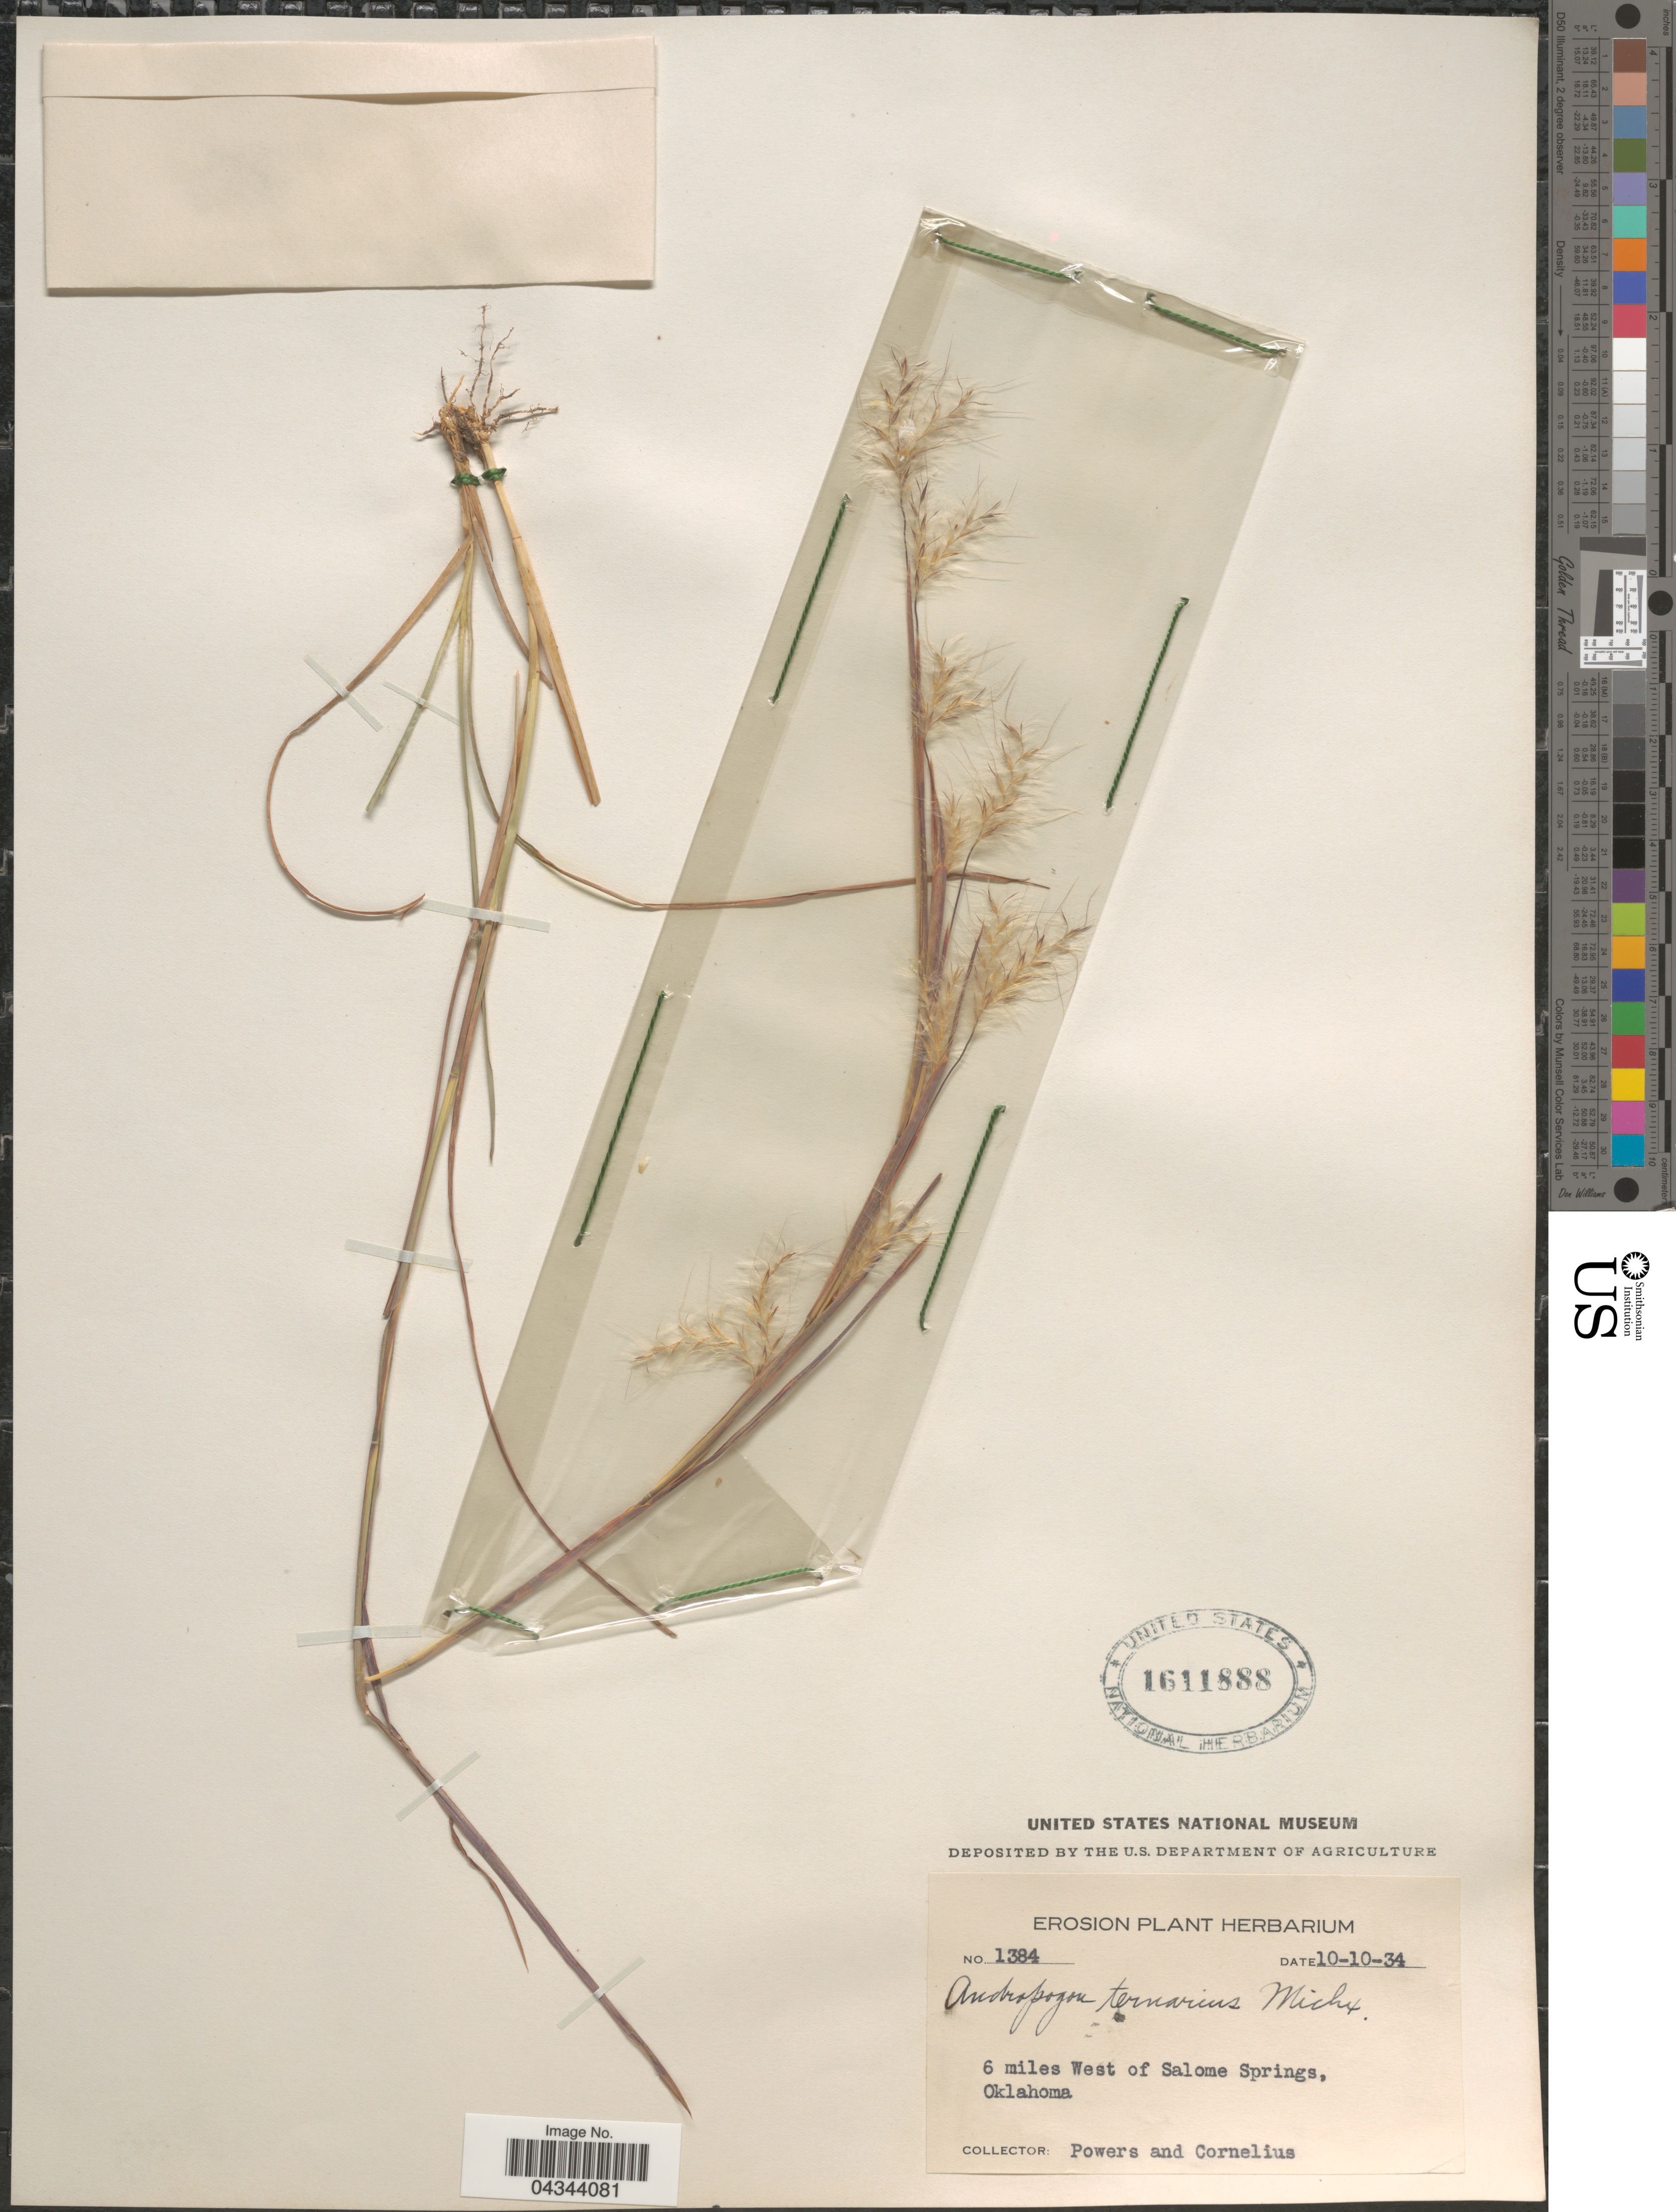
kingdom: Plantae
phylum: Tracheophyta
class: Liliopsida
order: Poales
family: Poaceae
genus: Andropogon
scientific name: Andropogon ternarius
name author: Michx.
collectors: -. Powers & Cornelius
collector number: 1384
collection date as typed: Transcribed d/m/y: 10/10/34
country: United States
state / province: Oklahoma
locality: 6 miles West of Salome Springs.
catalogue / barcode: US 1611888